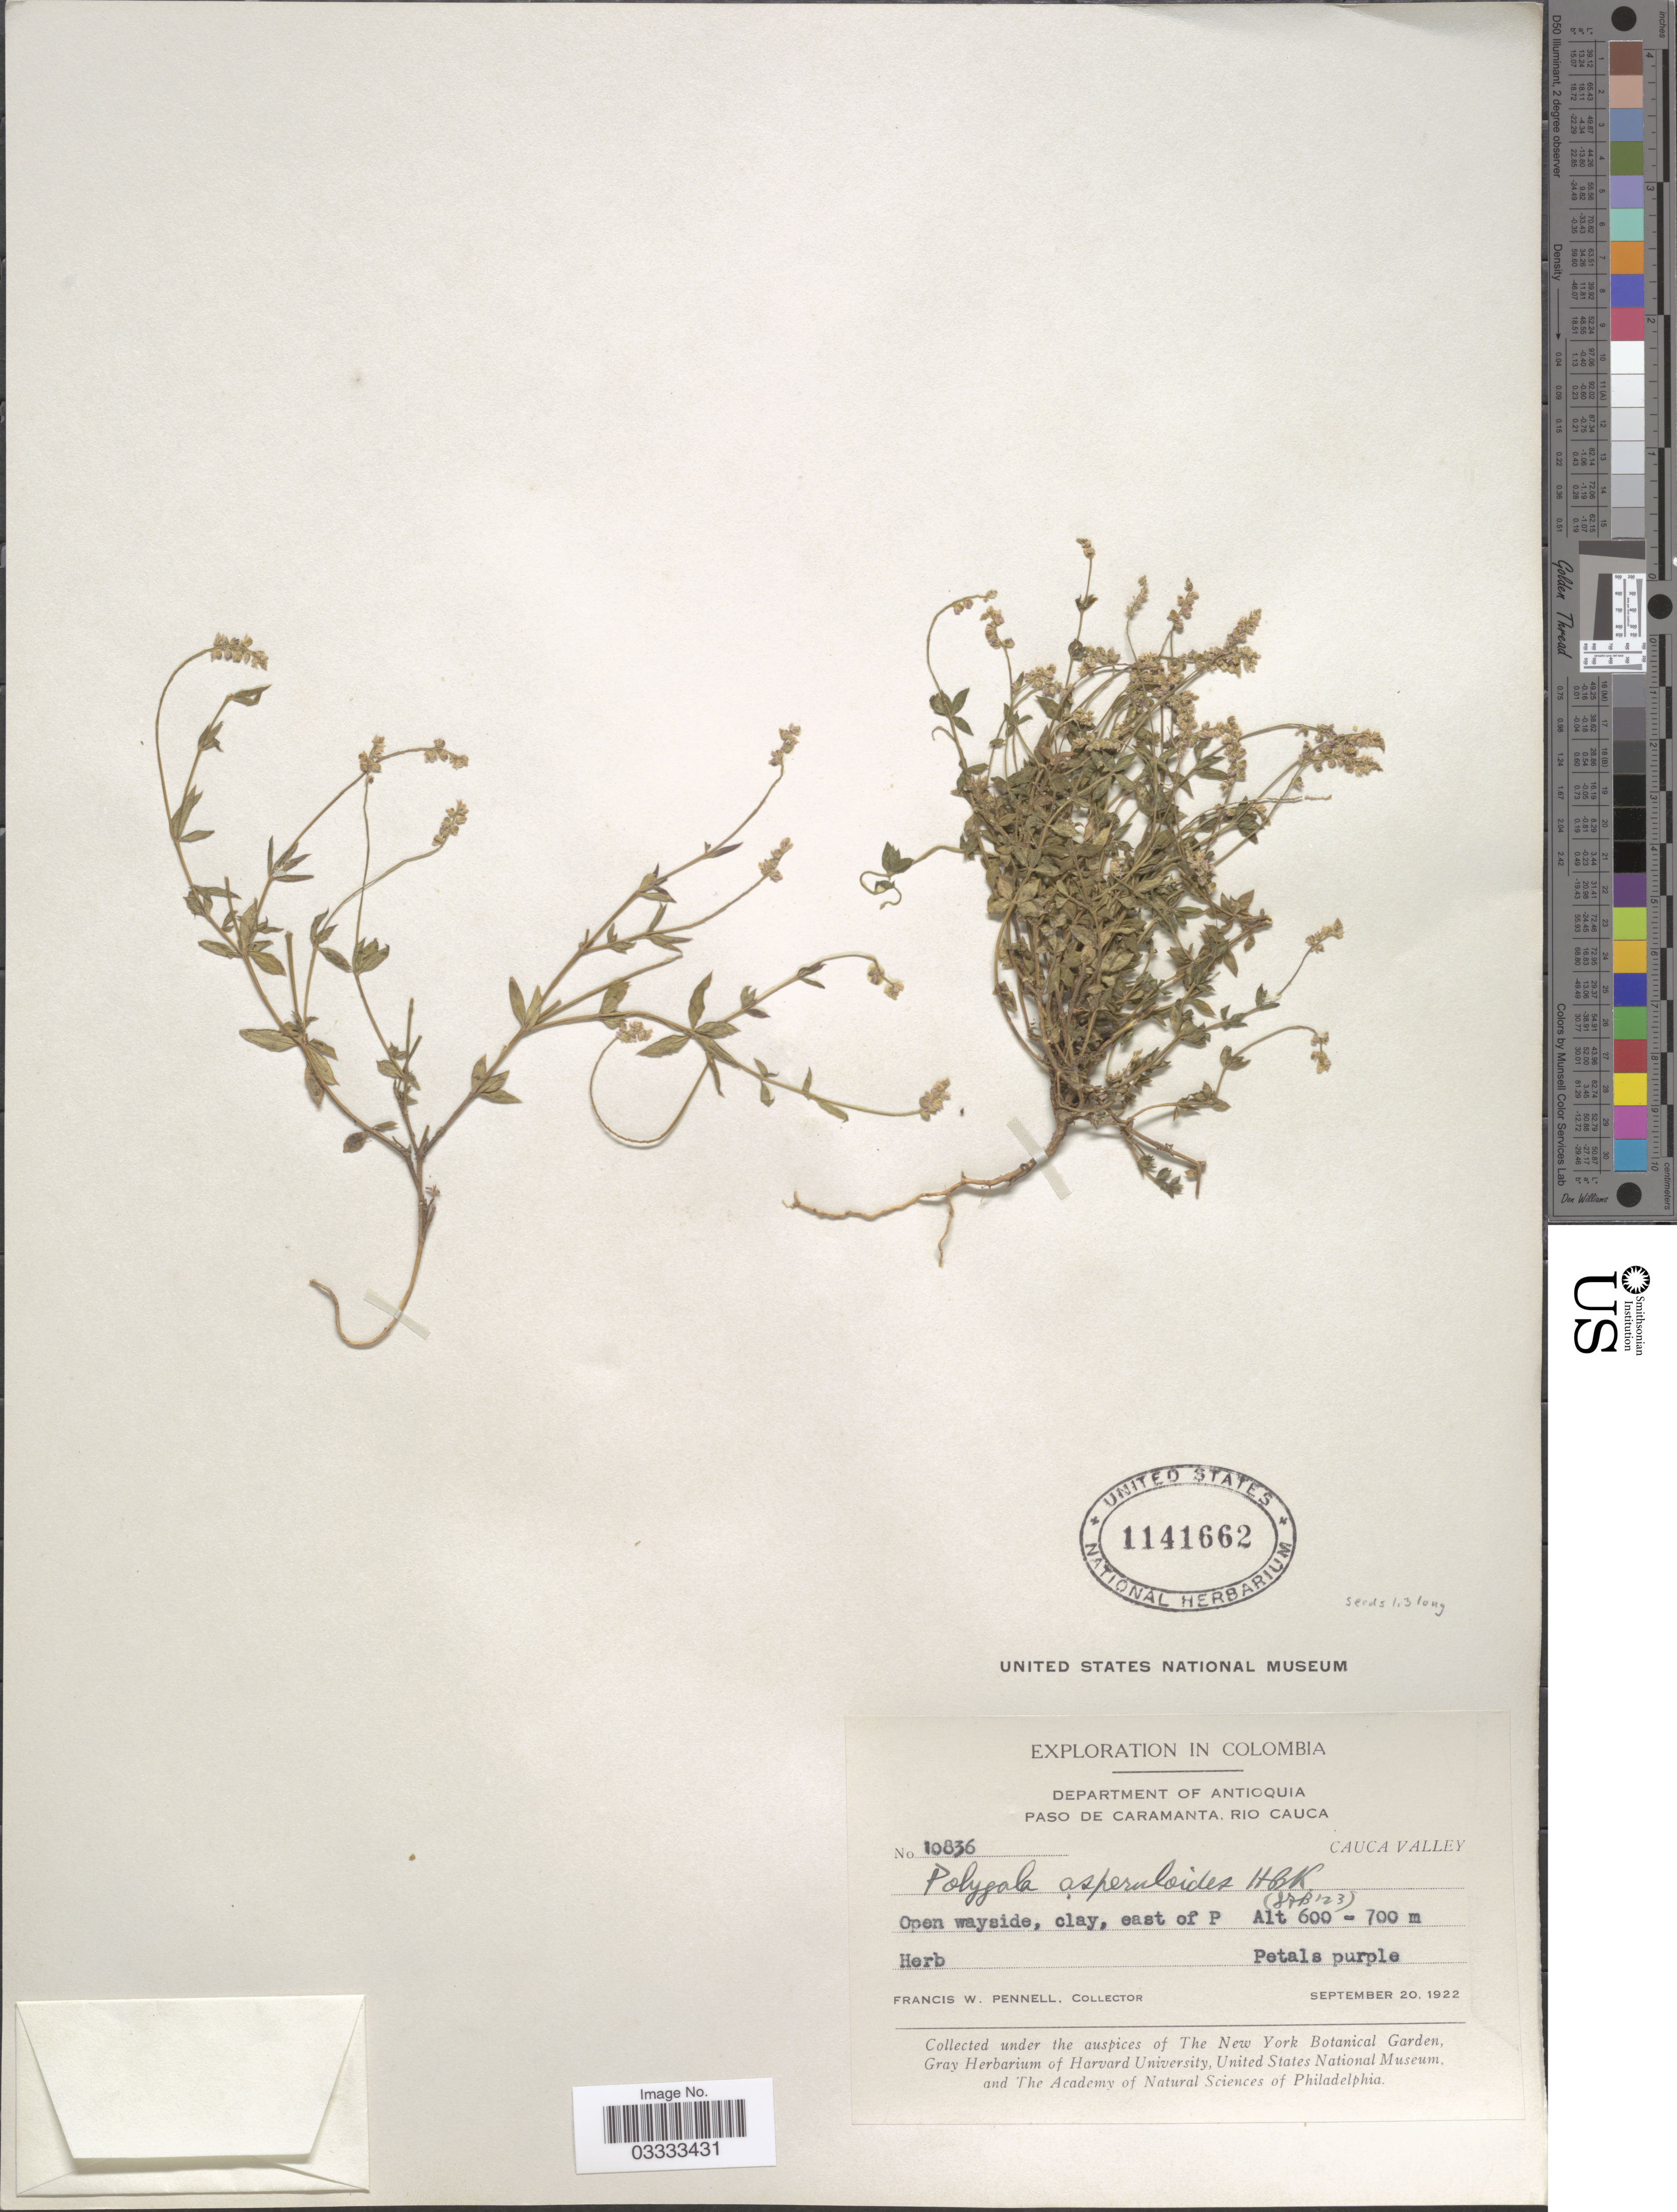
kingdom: Plantae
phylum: Tracheophyta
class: Magnoliopsida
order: Fabales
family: Polygalaceae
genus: Polygala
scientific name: Polygala asperuloides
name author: Kunth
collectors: F. W. Pennell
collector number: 10836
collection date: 1922-09-20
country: Colombia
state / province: Antioquia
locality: Department of Antioquia. Paso de Caramanta, Rio Cauca. Cauca Valley. East of P.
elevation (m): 600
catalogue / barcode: US 1141662